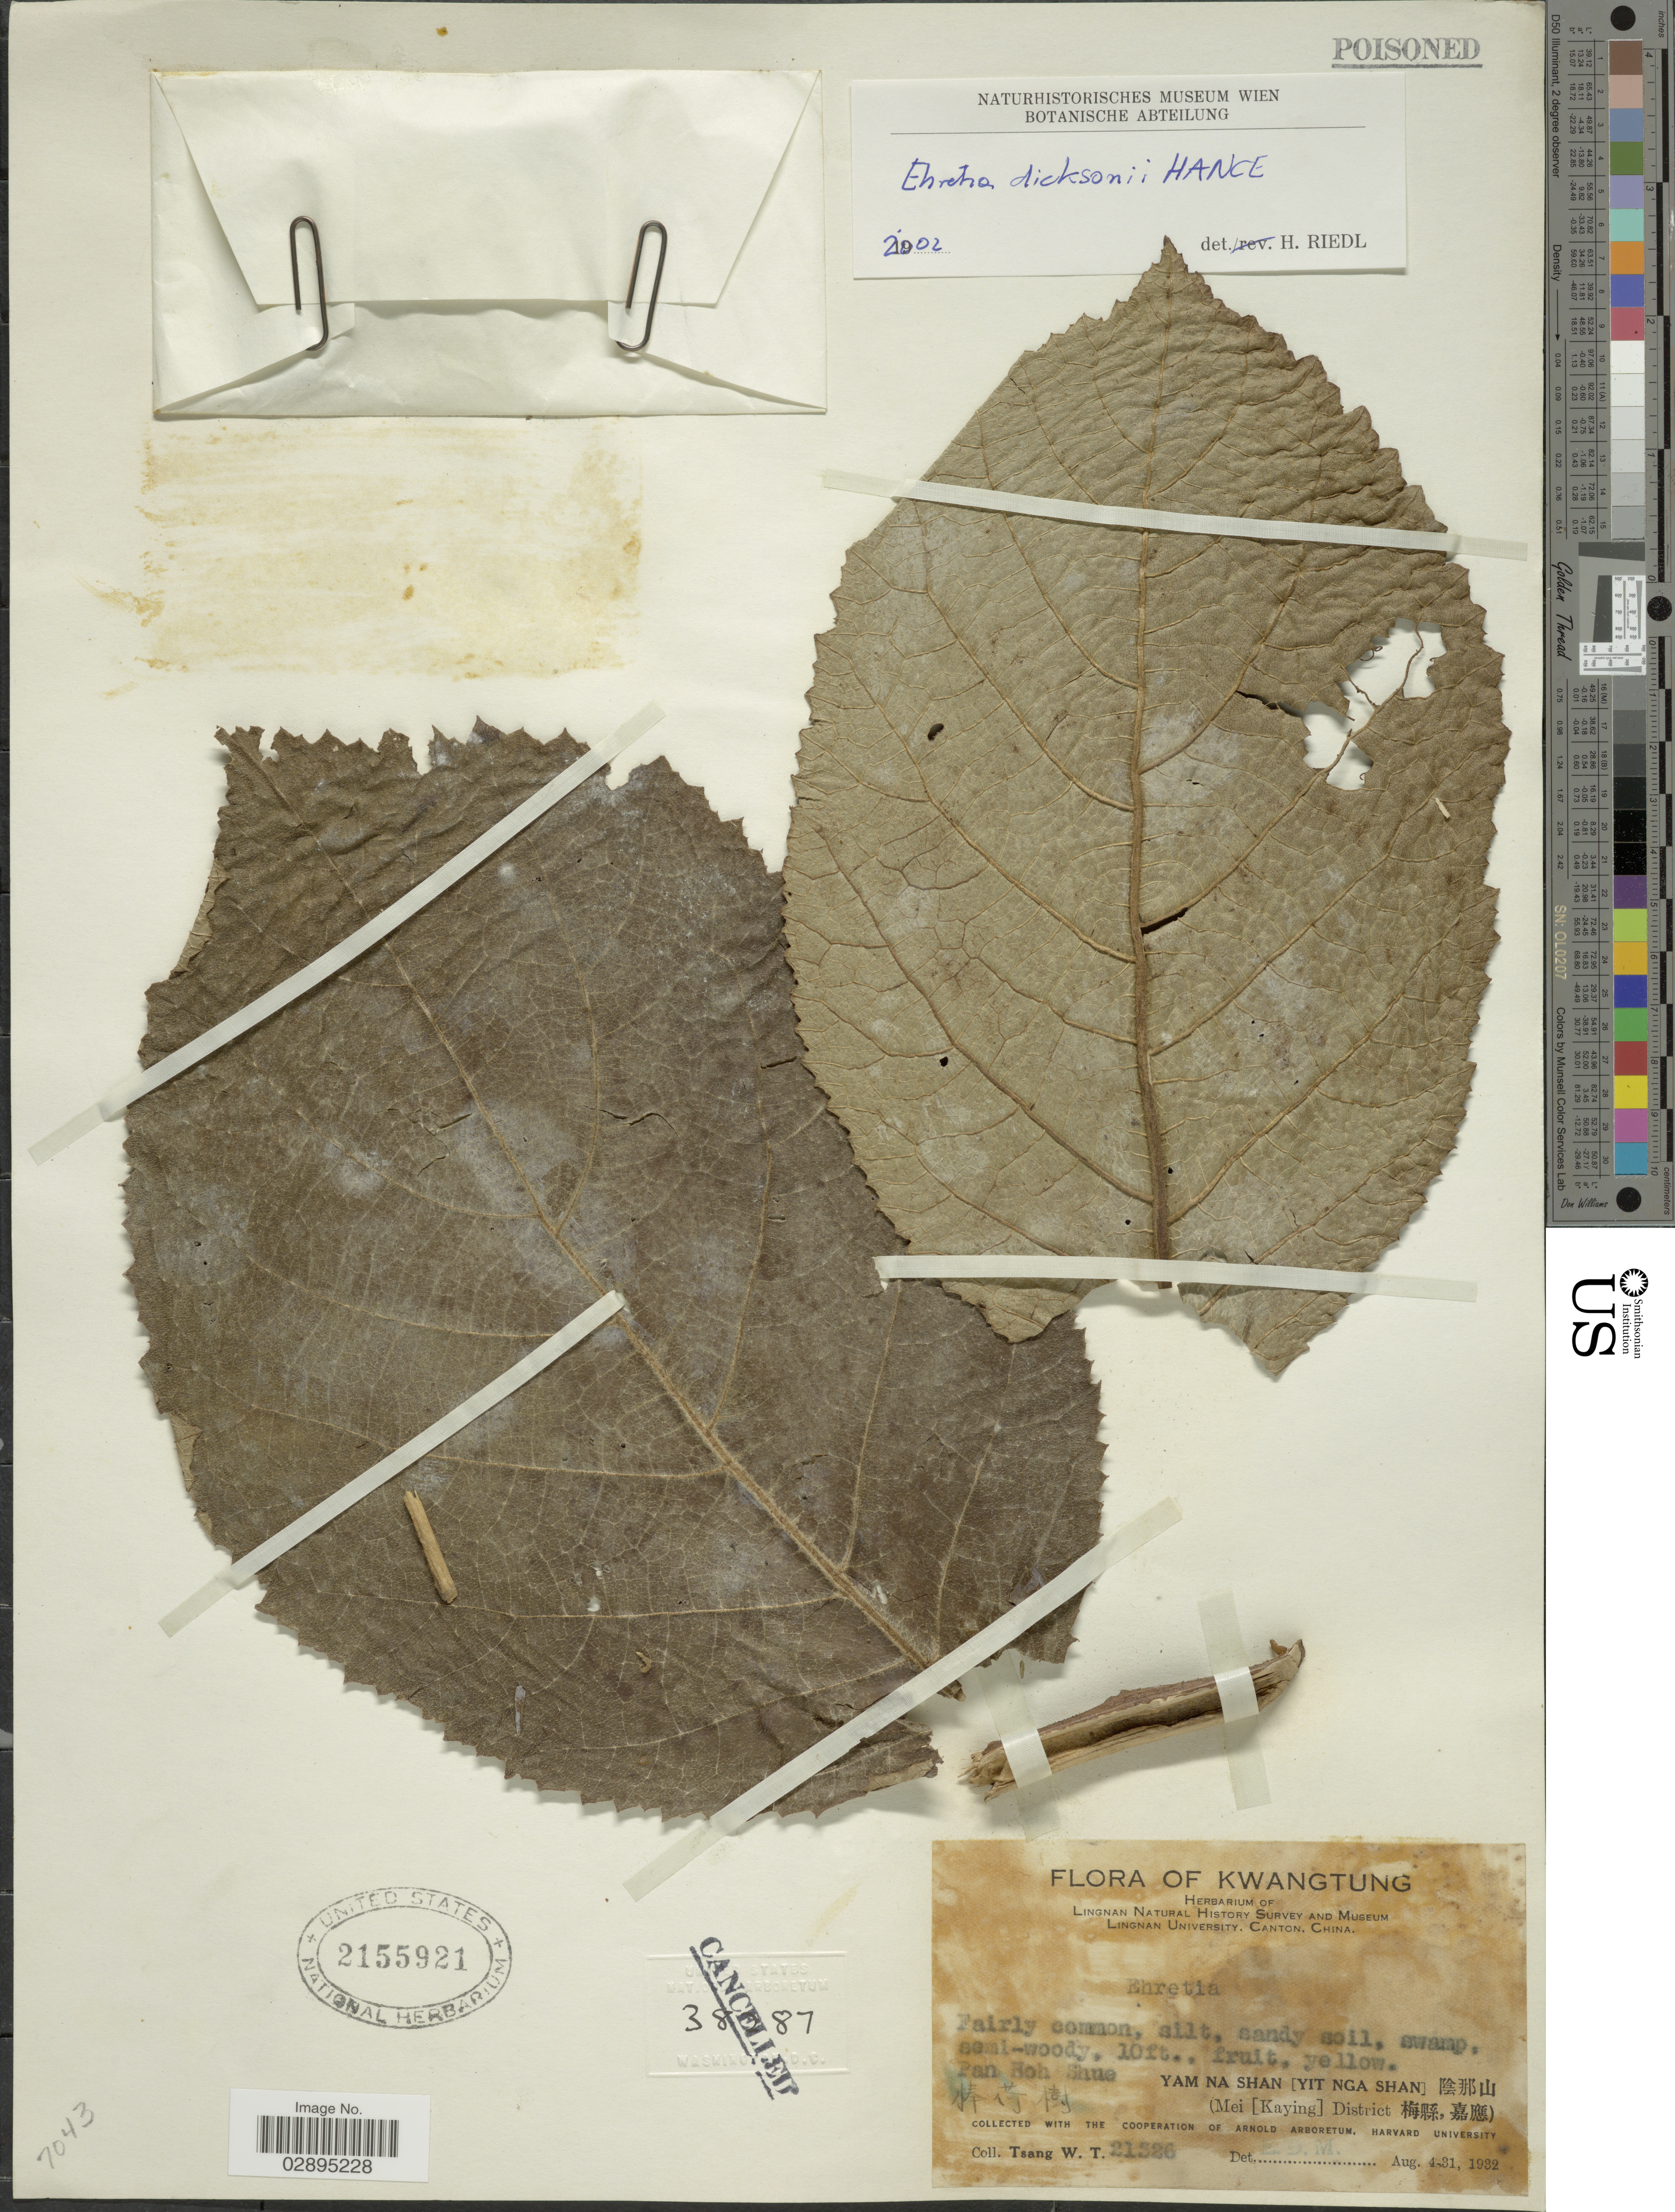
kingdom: Plantae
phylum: Tracheophyta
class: Magnoliopsida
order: Boraginales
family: Ehretiaceae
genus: Ehretia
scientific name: Ehretia dicksonii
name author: Hance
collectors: W. T. Tsang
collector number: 21326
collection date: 1932-08-04/1932-08-31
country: China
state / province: Guangdong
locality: Kwangtung. Pan Hoh Shue. Yam Na Shan [Yit Nga Shan] (Mei [Kaying] District).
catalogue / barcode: US 2155921